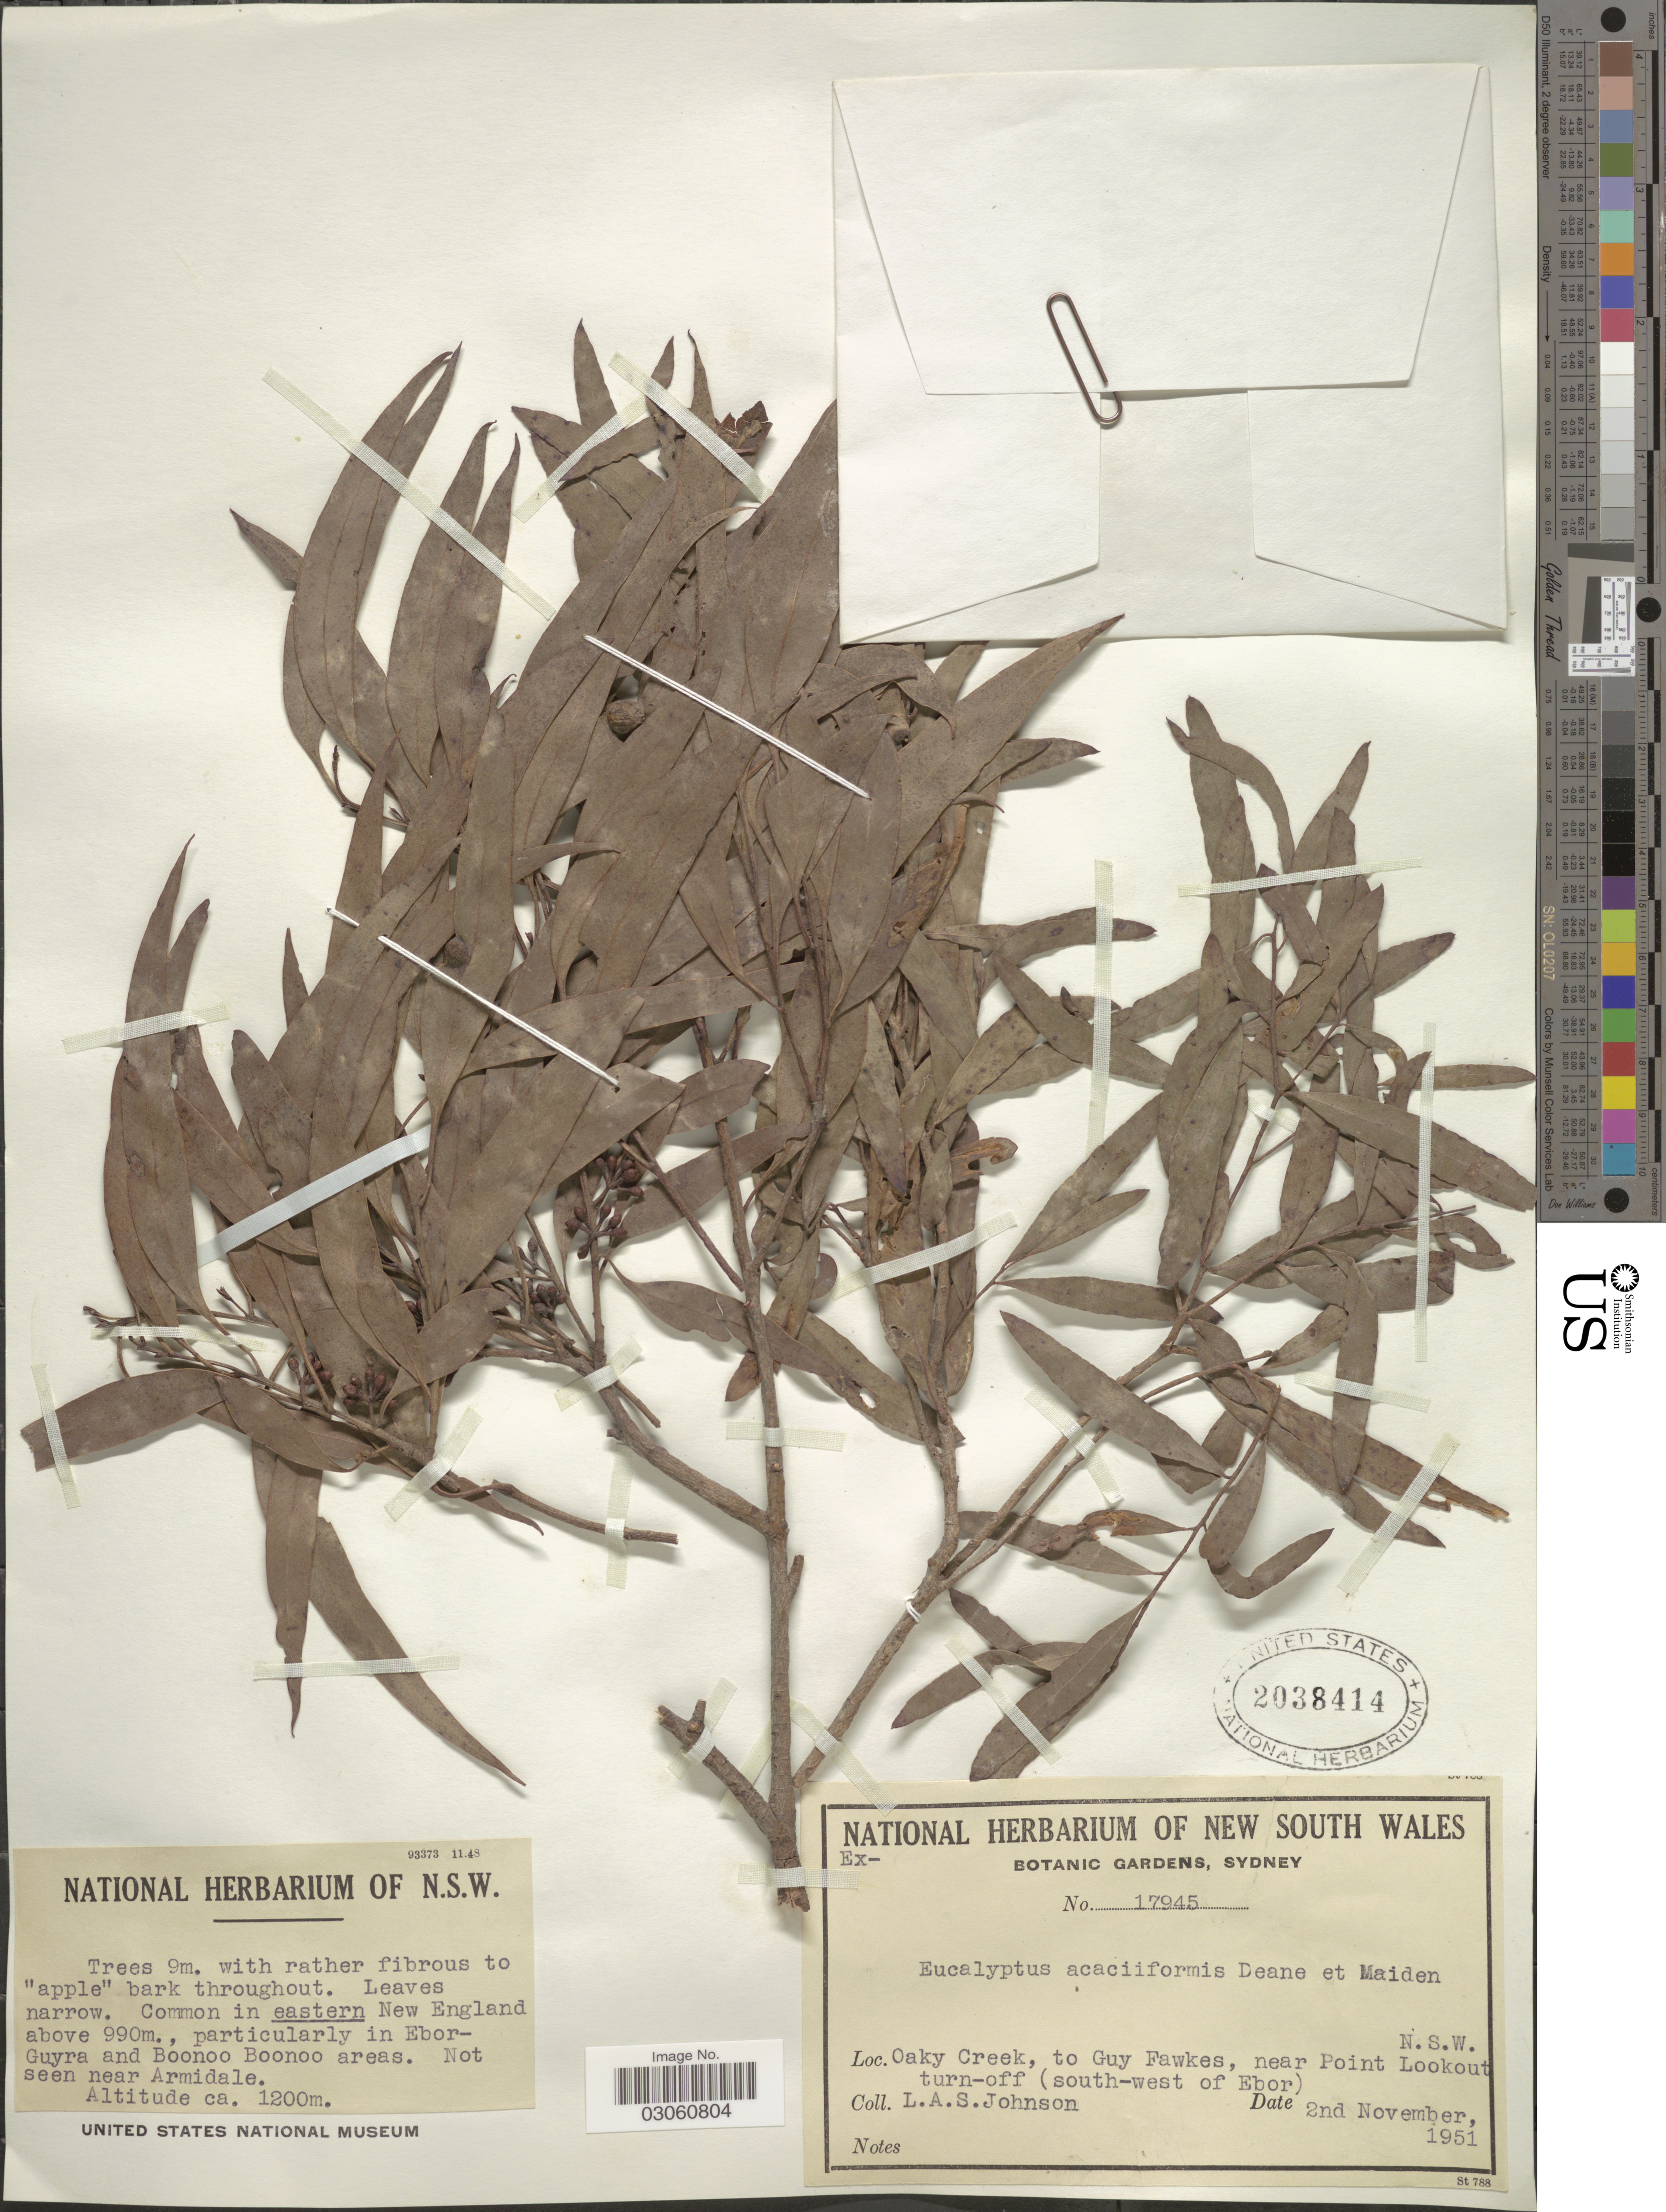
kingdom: Plantae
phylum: Tracheophyta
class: Magnoliopsida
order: Myrtales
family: Myrtaceae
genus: Eucalyptus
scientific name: Eucalyptus acaciiformis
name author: H. Deane & Maiden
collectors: L. A. S. Johnson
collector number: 17945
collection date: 1951-11-02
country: Australia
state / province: New South Wales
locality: Oaky Creek, to Guy Fawkes, near Point Lookout turn-off (south-west of Ebor), Common in eastern New England, Ebor-Guyra and Boonoo Boonoo areas.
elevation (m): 1200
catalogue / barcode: US 2038414